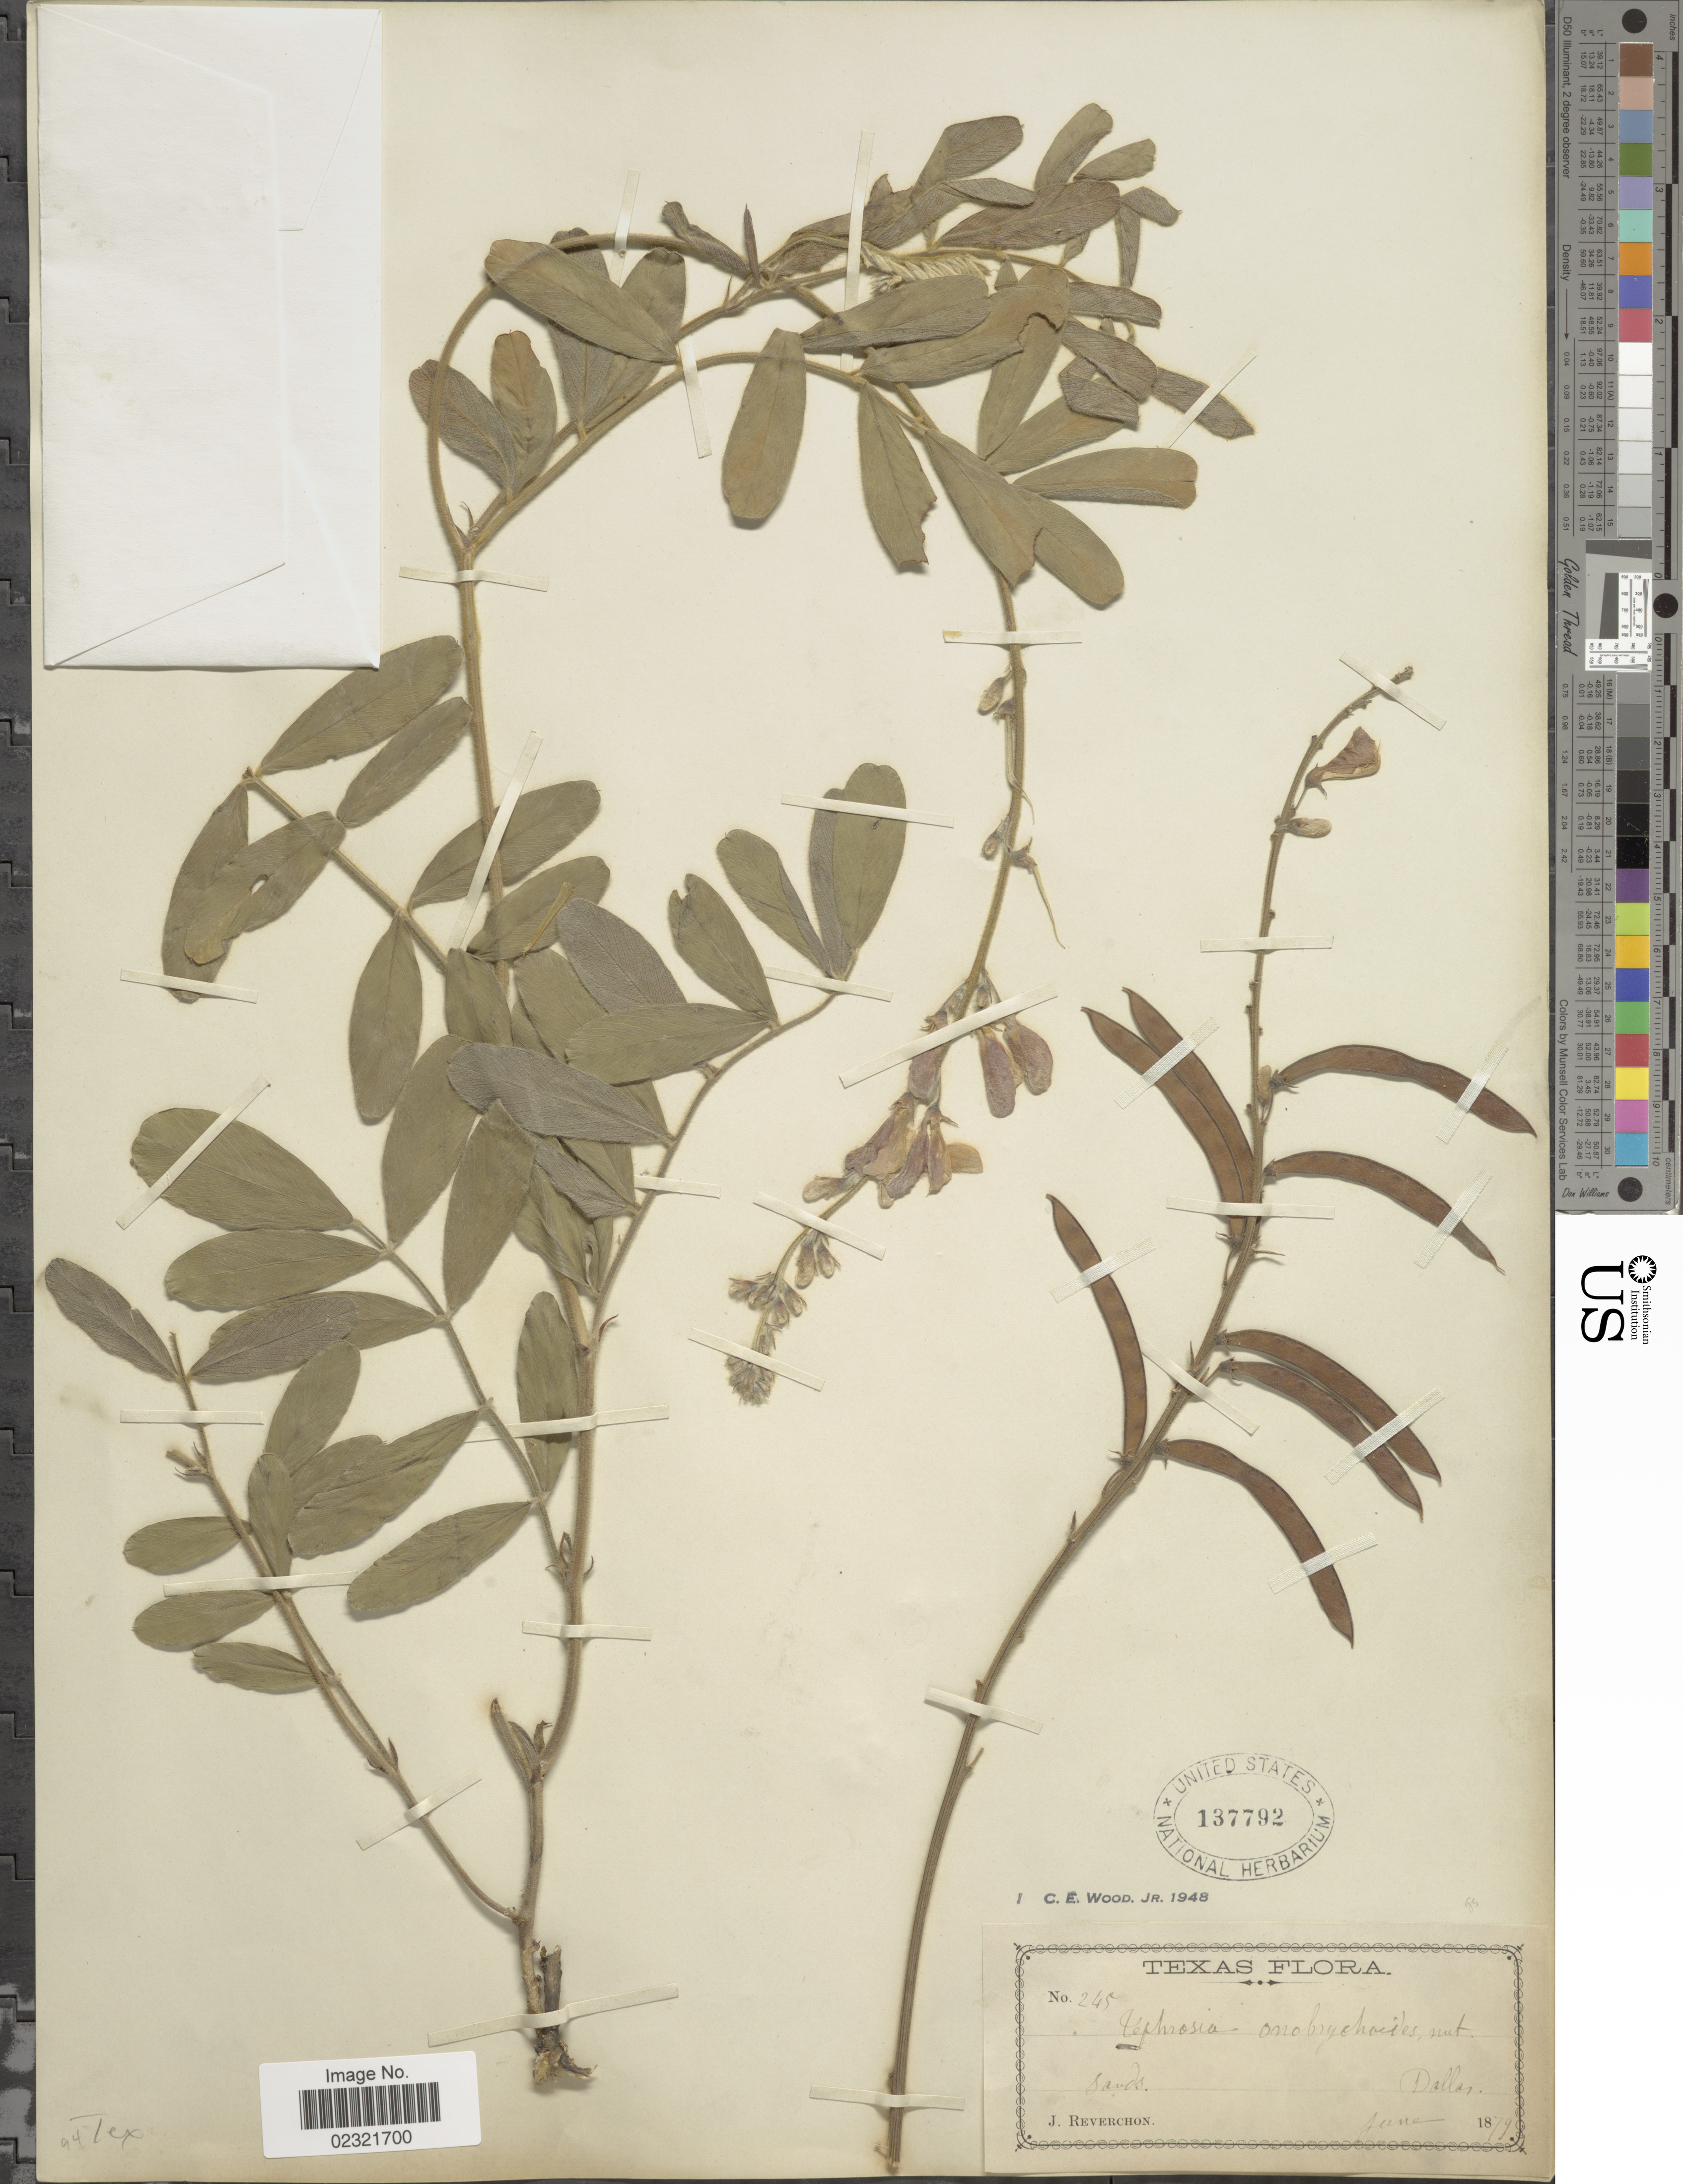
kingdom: Plantae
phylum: Tracheophyta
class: Magnoliopsida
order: Fabales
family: Fabaceae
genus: Tephrosia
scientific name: Tephrosia onobrychoides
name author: Nutt.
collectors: J. Reverchon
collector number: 245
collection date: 1879-06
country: United States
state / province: Texas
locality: Sands, Dallas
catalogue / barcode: US 137792